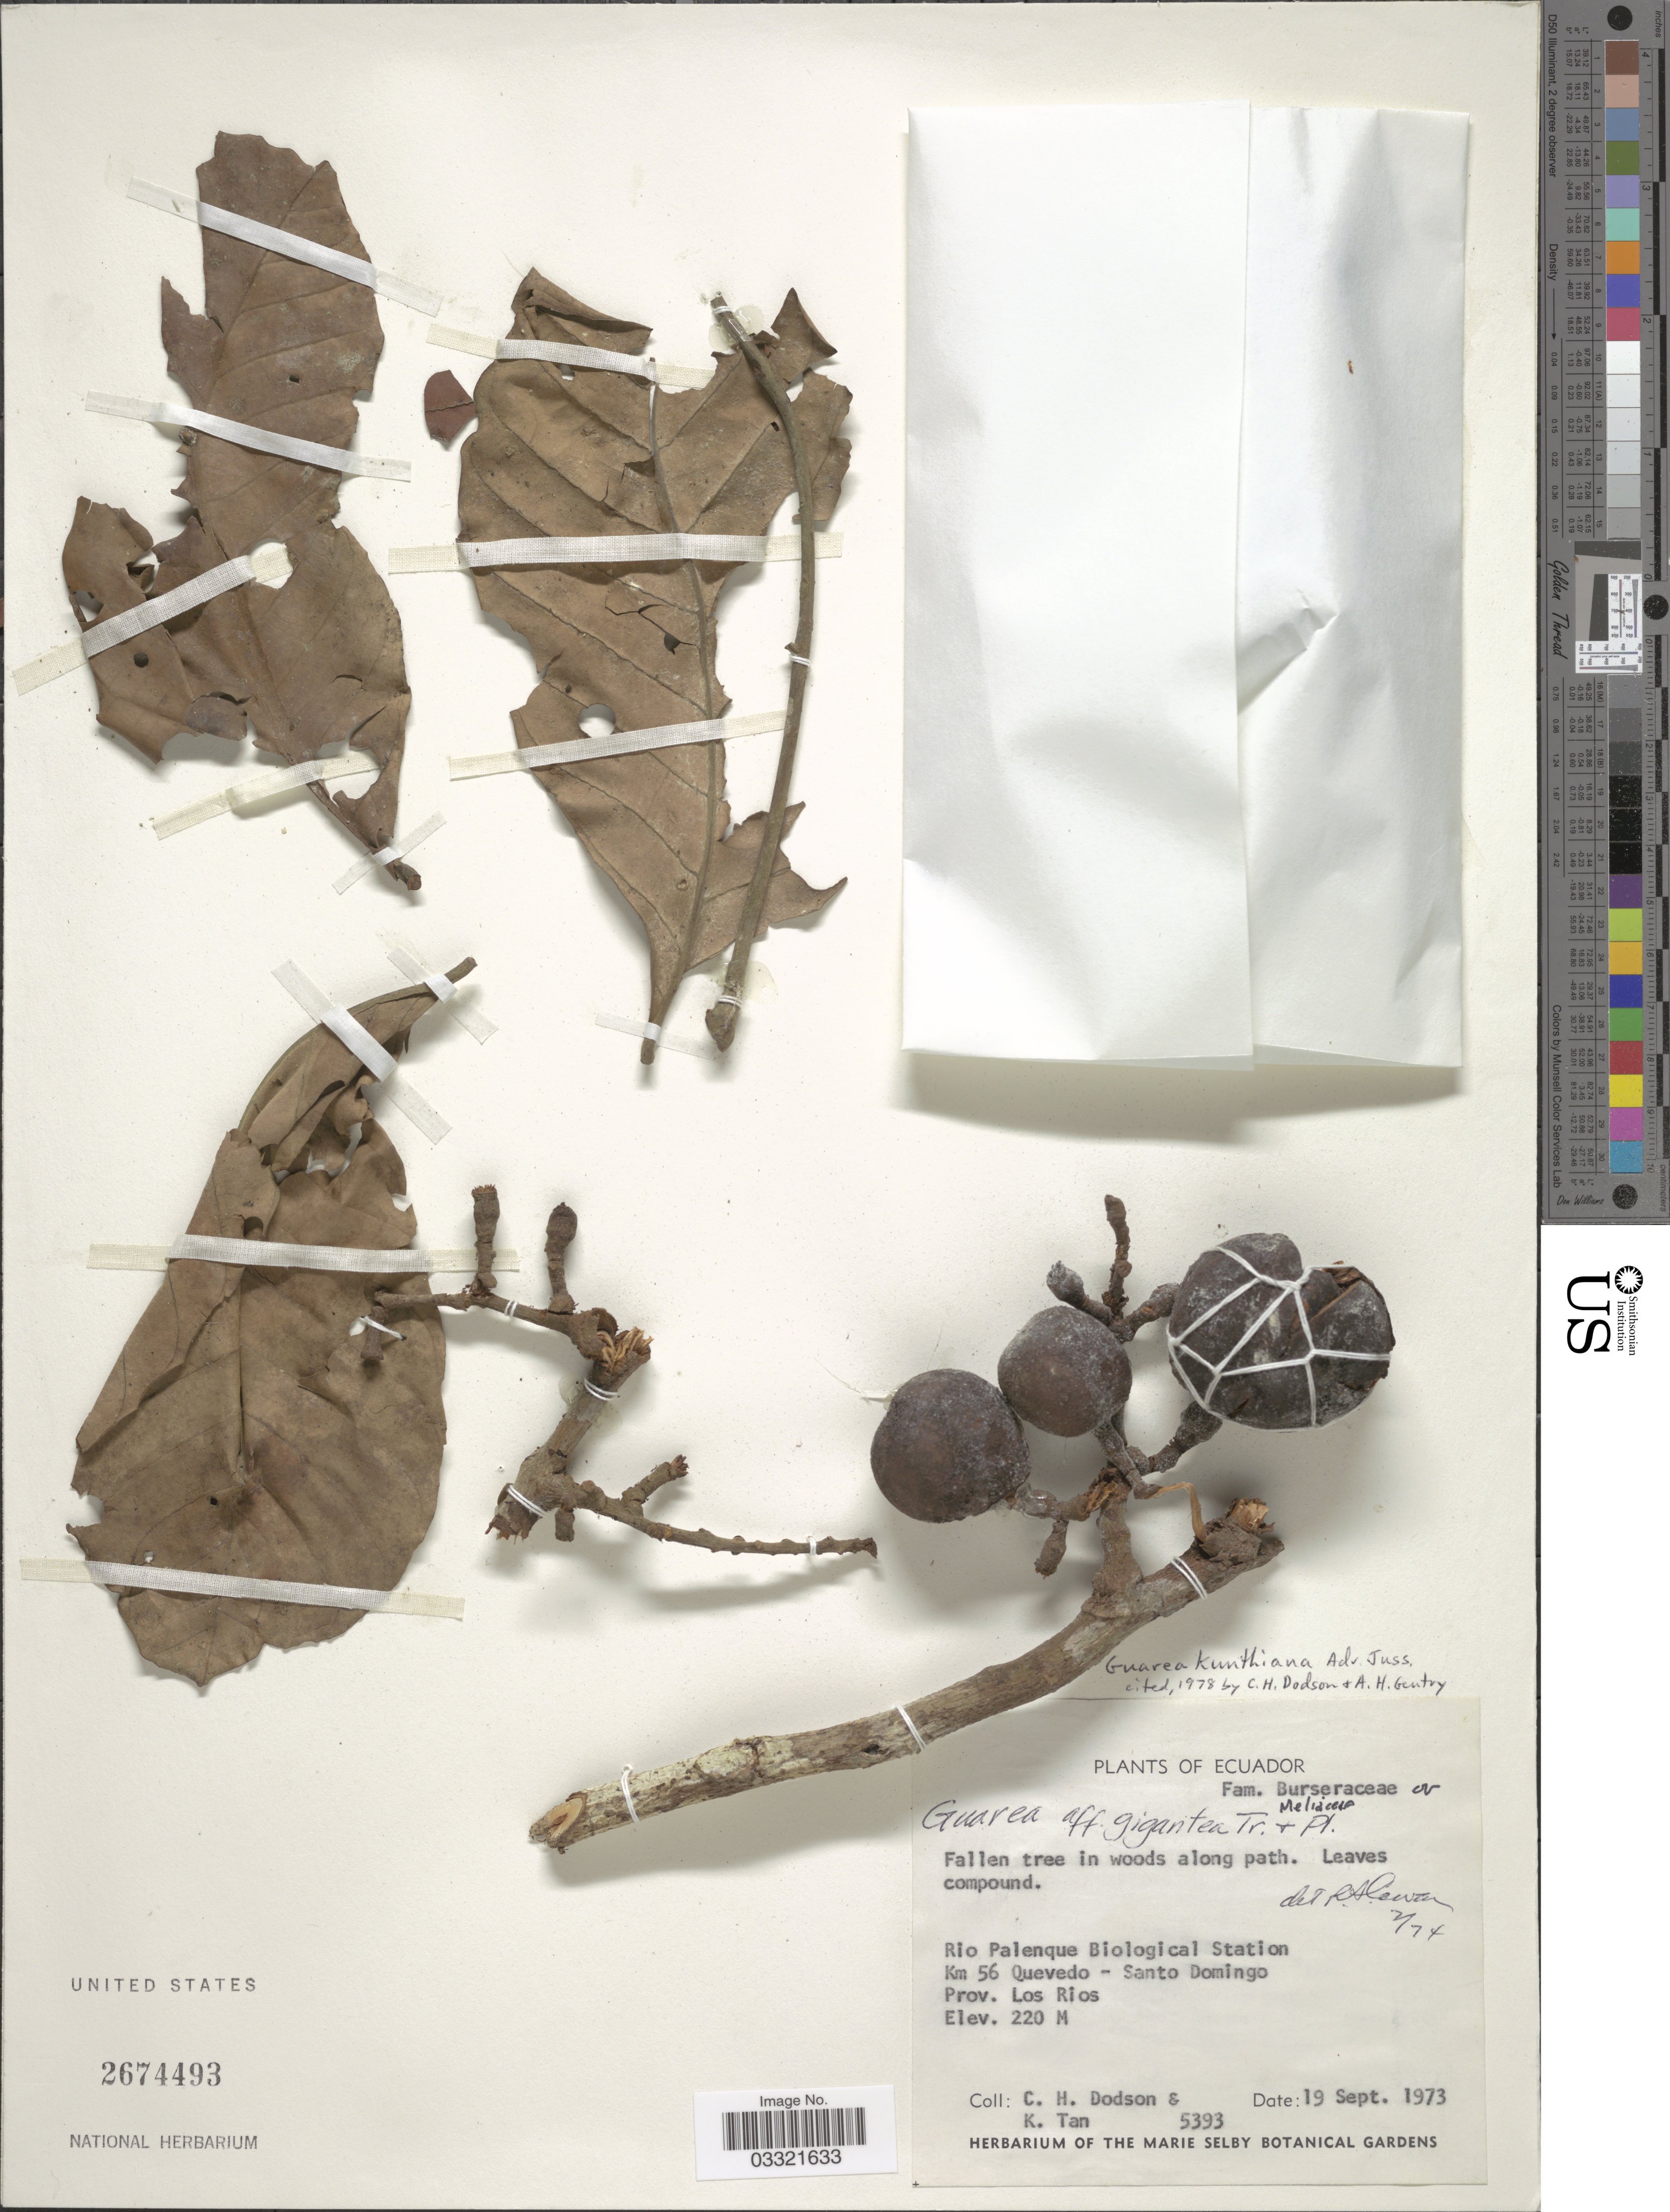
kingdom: Plantae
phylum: Tracheophyta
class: Magnoliopsida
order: Sapindales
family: Meliaceae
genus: Guarea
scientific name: Guarea kunthiana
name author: A. Juss.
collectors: C. H. Dodson & K. Tan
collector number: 5393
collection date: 1973-09-19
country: Ecuador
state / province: Los Ríos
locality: Rio Palenque Biological Station, Km 56 Quevedo - Santo Domingo.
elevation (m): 220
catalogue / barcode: US 2674493